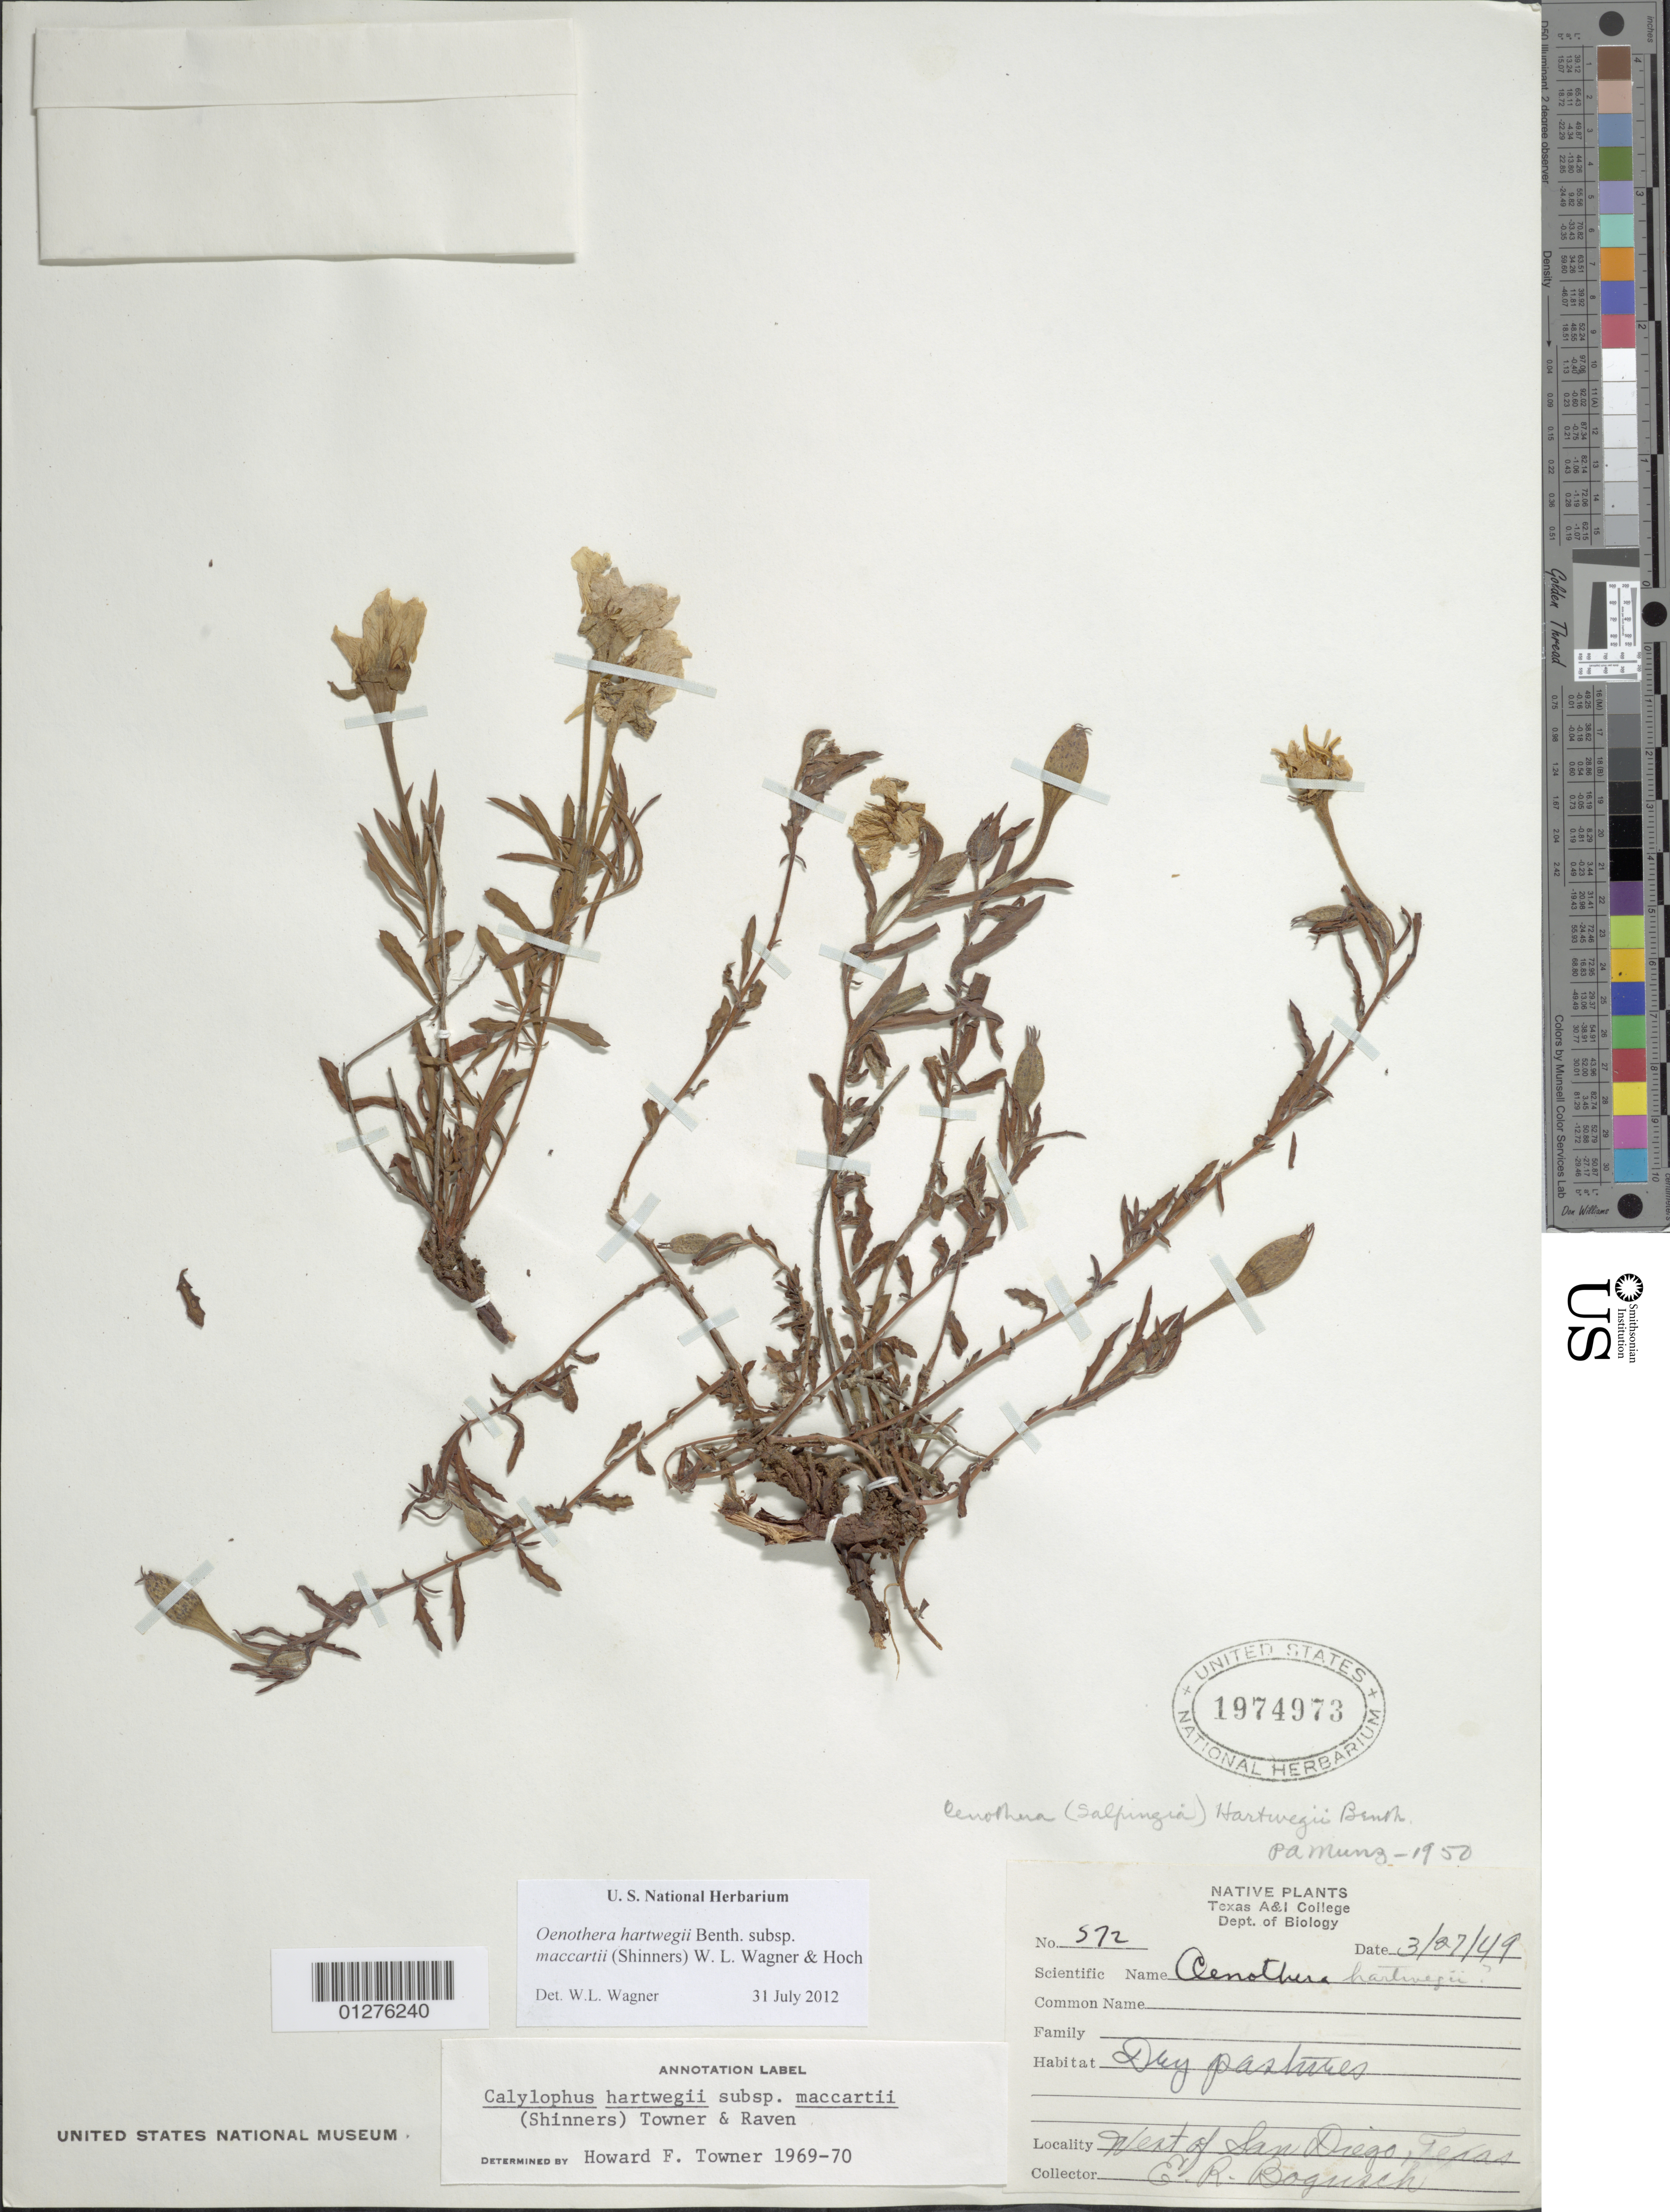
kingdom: Plantae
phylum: Tracheophyta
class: Magnoliopsida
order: Myrtales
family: Onagraceae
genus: Oenothera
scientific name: Oenothera hartwegii subsp. maccartii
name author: (Shinners) W.L. Wagner & Hoch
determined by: Wagner, W. L., (BOT), Smithsonian Institution - National Museum of Natural History (UNITED STATES)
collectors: E. Bogusch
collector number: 572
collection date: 1949-03-27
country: United States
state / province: Texas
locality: West of San Diego.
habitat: Dry pastures.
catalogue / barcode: US 1974973